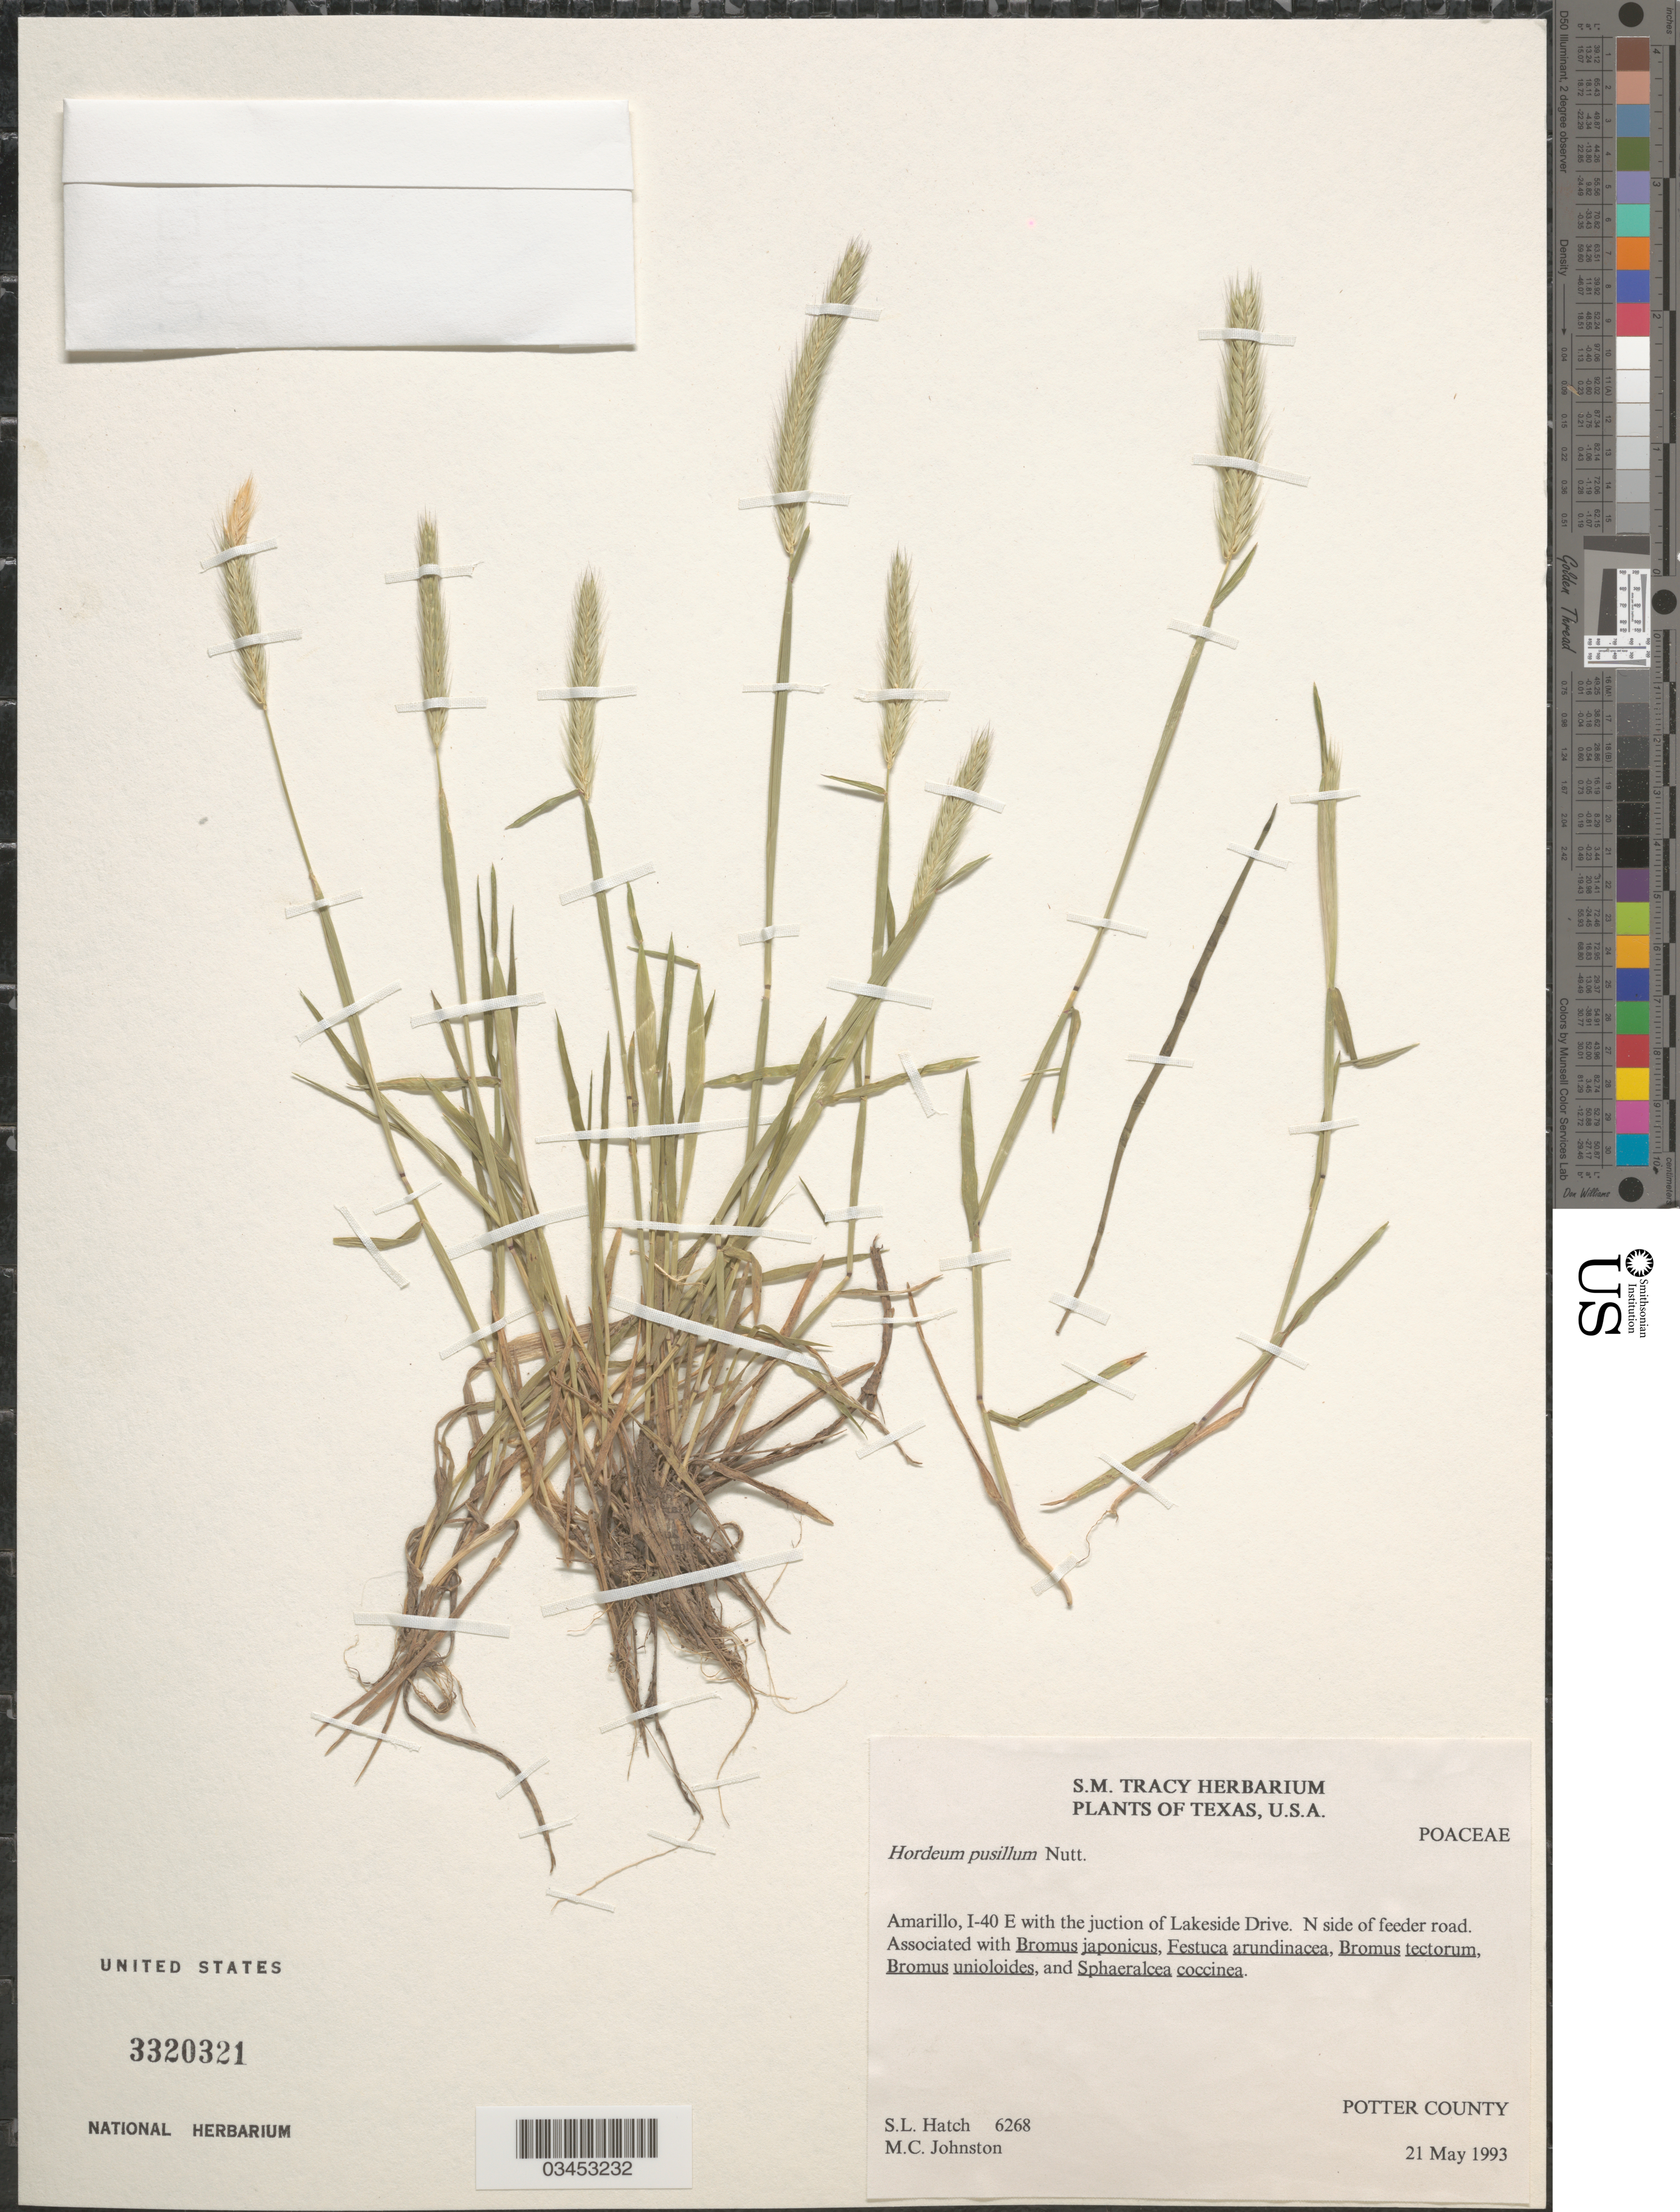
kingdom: Plantae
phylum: Tracheophyta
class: Liliopsida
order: Poales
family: Poaceae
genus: Hordeum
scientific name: Hordeum pusillum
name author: Nutt.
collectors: S. Hatch & M. Johnston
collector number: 6268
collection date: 1993-05-21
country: United States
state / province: Texas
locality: Amarillo, I-40 E with the junction of Lakeside Drive. N side of feeder road. Potter County.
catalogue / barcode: US 3320321